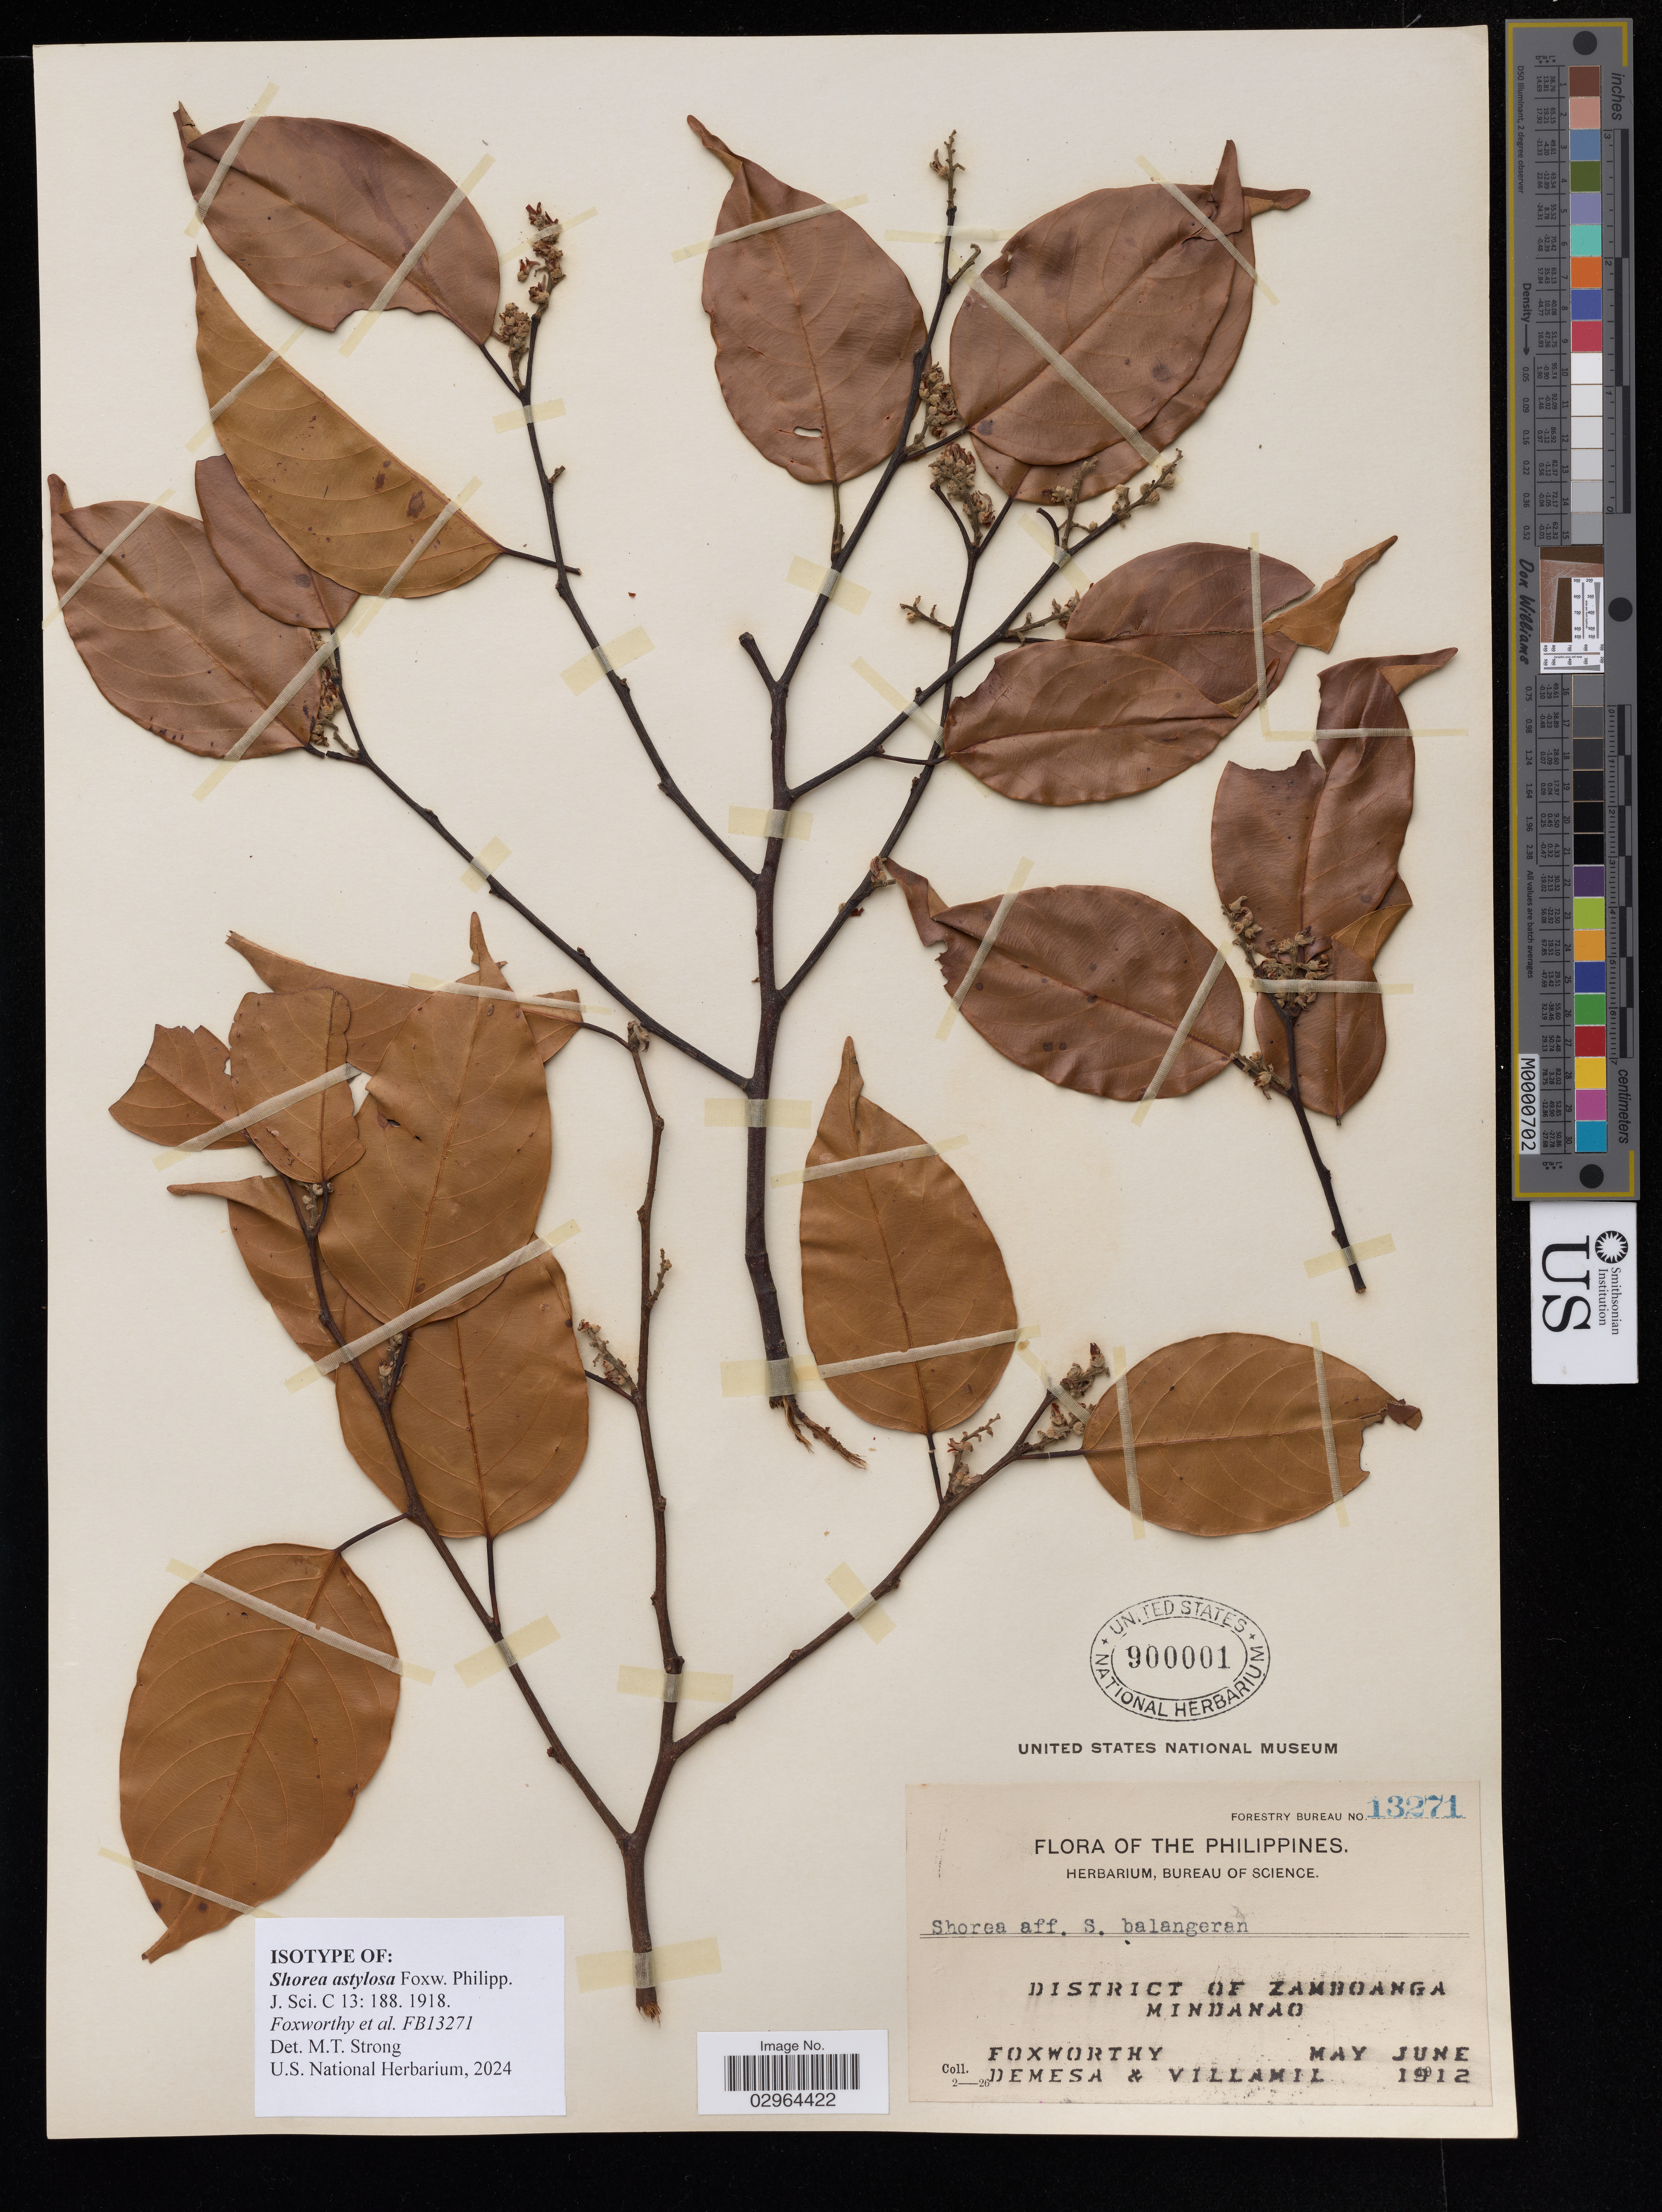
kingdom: Plantae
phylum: Tracheophyta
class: Magnoliopsida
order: Malvales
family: Dipterocarpaceae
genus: Shorea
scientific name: Shorea astylosa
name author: Foxw.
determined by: Strong, Mark T., (BOT), Smithsonian Institution - National Museum of Natural History (UNITED STATES)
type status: Isotype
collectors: Foxworthy, Demesa & Villamil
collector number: Forestry Bureau 13271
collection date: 1912-05/1912-06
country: Philippines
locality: District of Zamboanga, Mindanao.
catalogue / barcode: US 900001